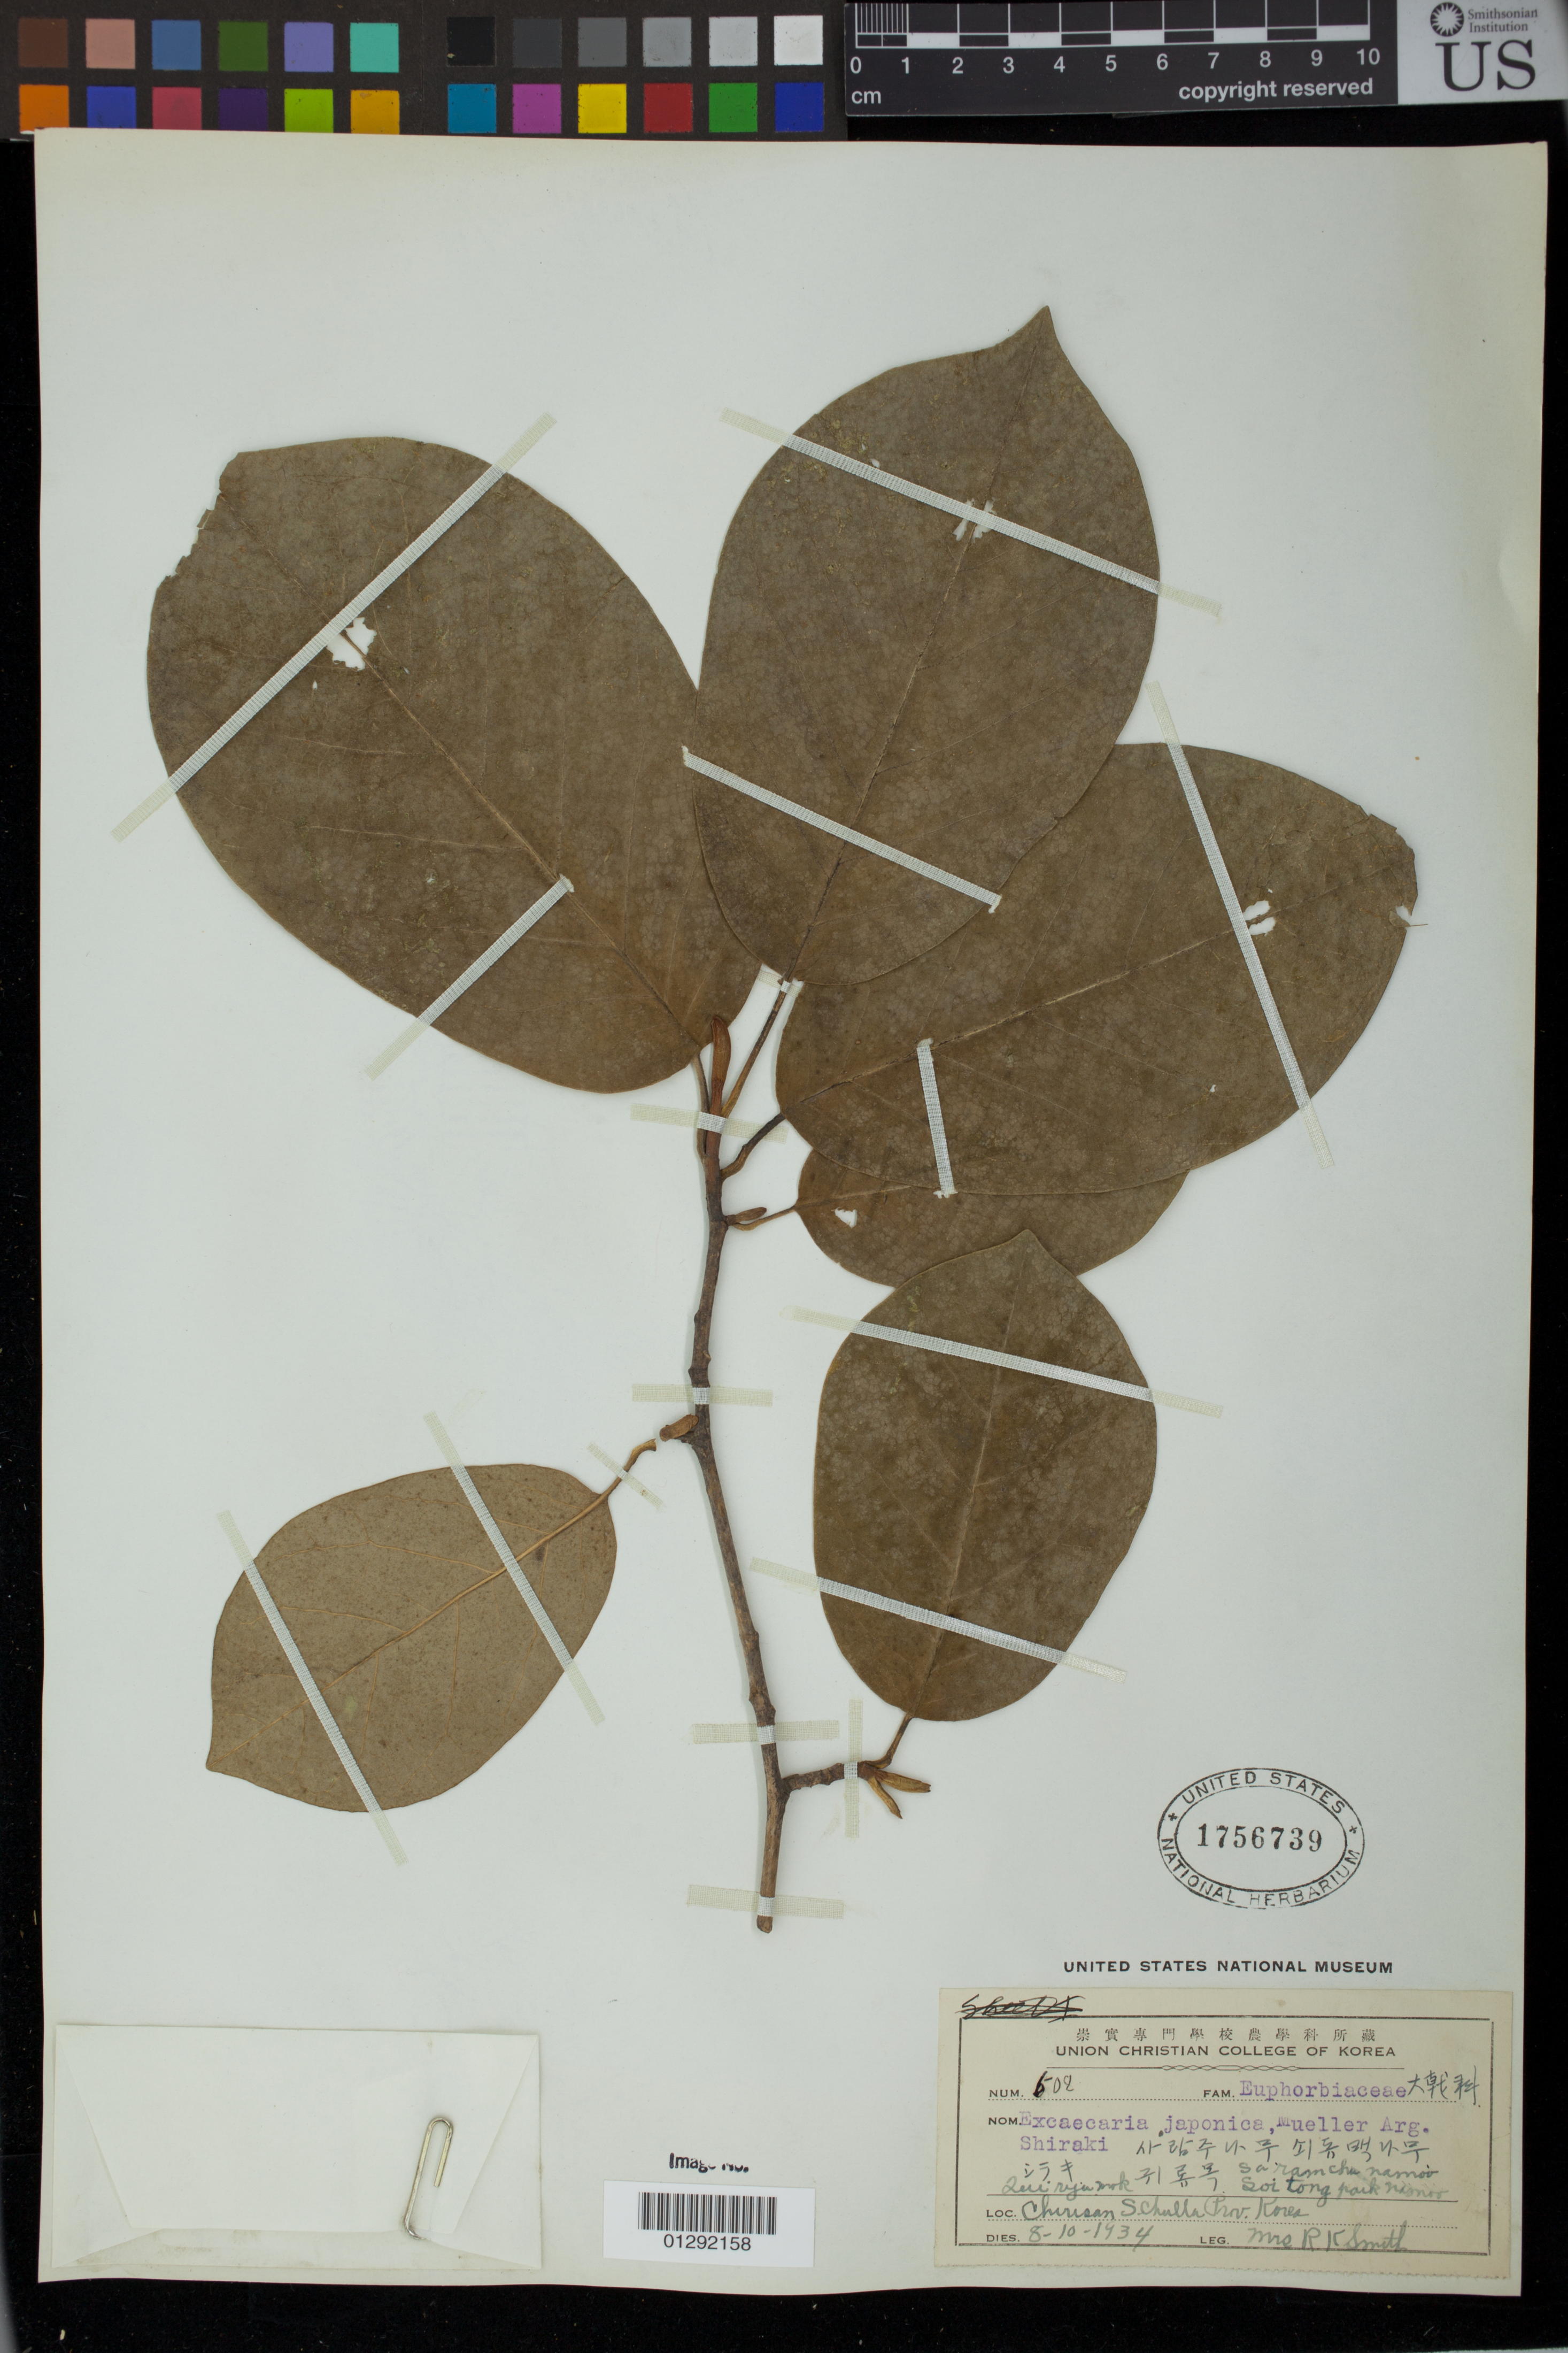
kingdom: Plantae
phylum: Tracheophyta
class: Magnoliopsida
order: Malpighiales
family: Euphorbiaceae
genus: Excoecaria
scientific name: Excoecaria japonica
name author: (Siebold & Zucc.) Müll. Arg.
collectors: R. Smith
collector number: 608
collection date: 1934-10-08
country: South Korea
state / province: South Jeolla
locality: Chinsan Schulla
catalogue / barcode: US 1756739